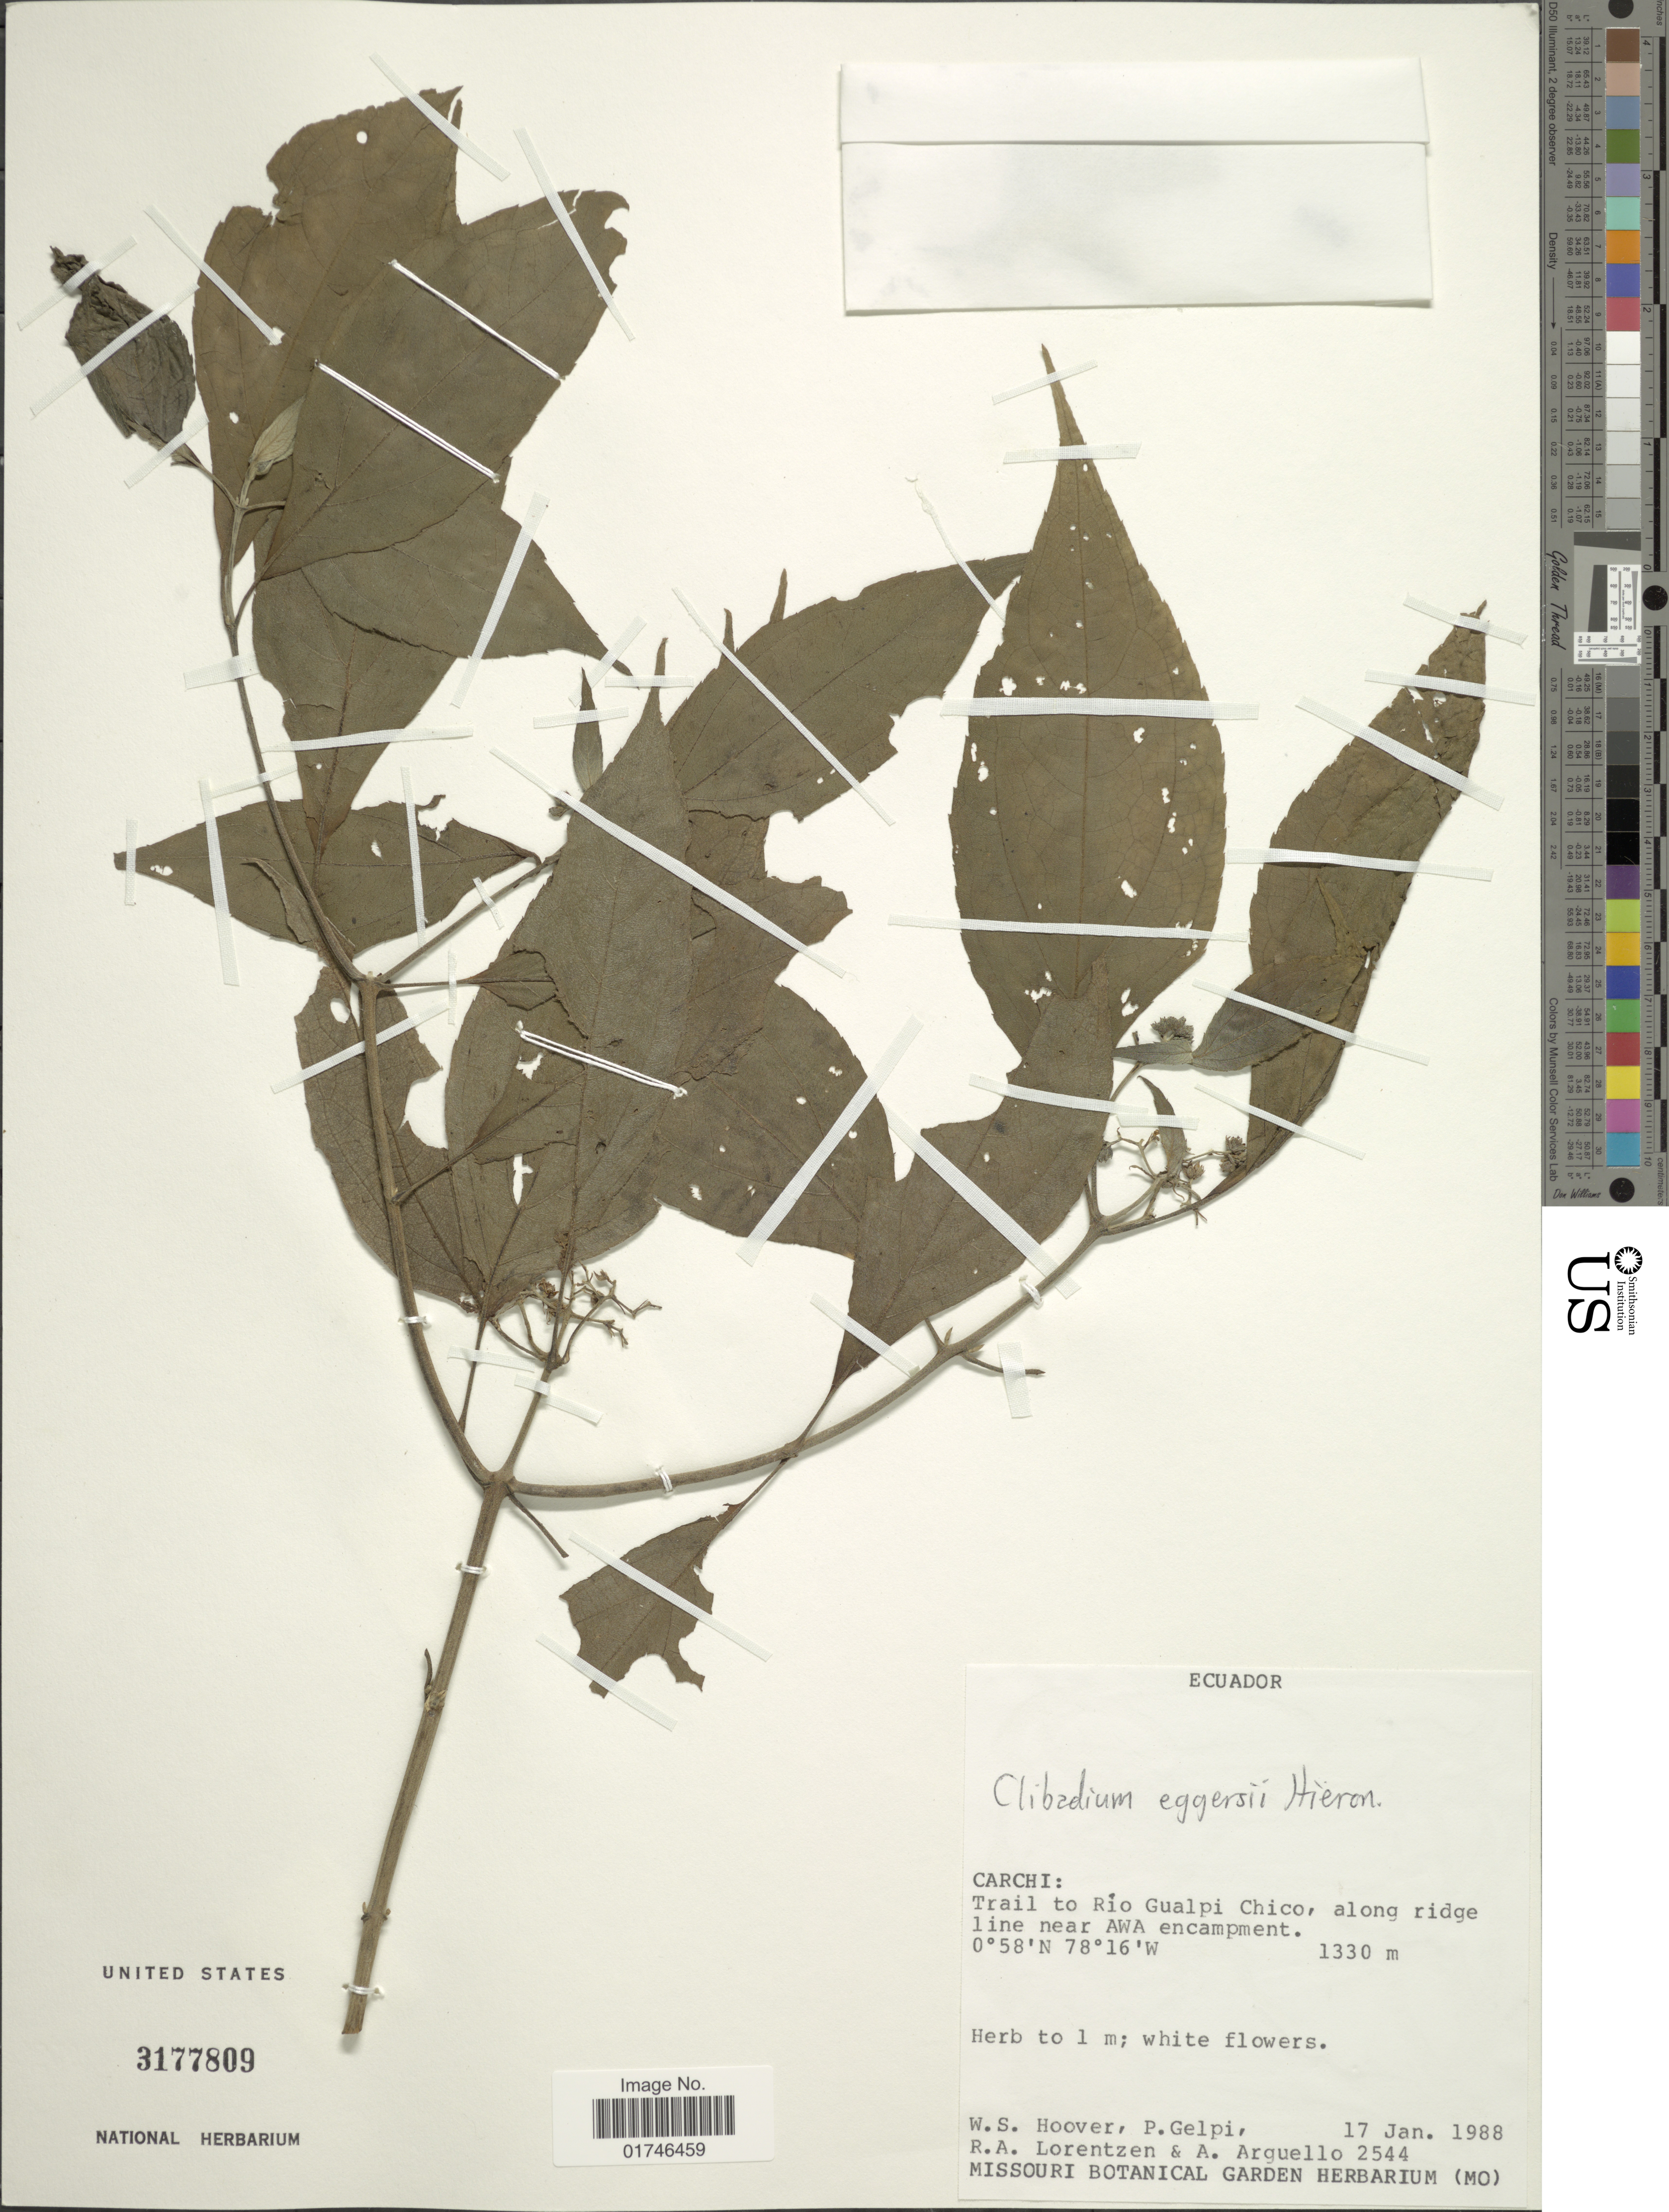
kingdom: Plantae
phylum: Tracheophyta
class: Magnoliopsida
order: Asterales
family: Asteraceae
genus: Clibadium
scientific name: Clibadium eggersii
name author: Hieron.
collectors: W. S. Hoover, P. Gelpi, R. Lorentzen & A. Arguello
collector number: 2544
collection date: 1988-01-17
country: Ecuador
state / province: Carchi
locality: Carchi: Trail to Rio Gualpi Chico, along ridge line near AWA encampment.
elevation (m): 1330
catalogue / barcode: US 3177809